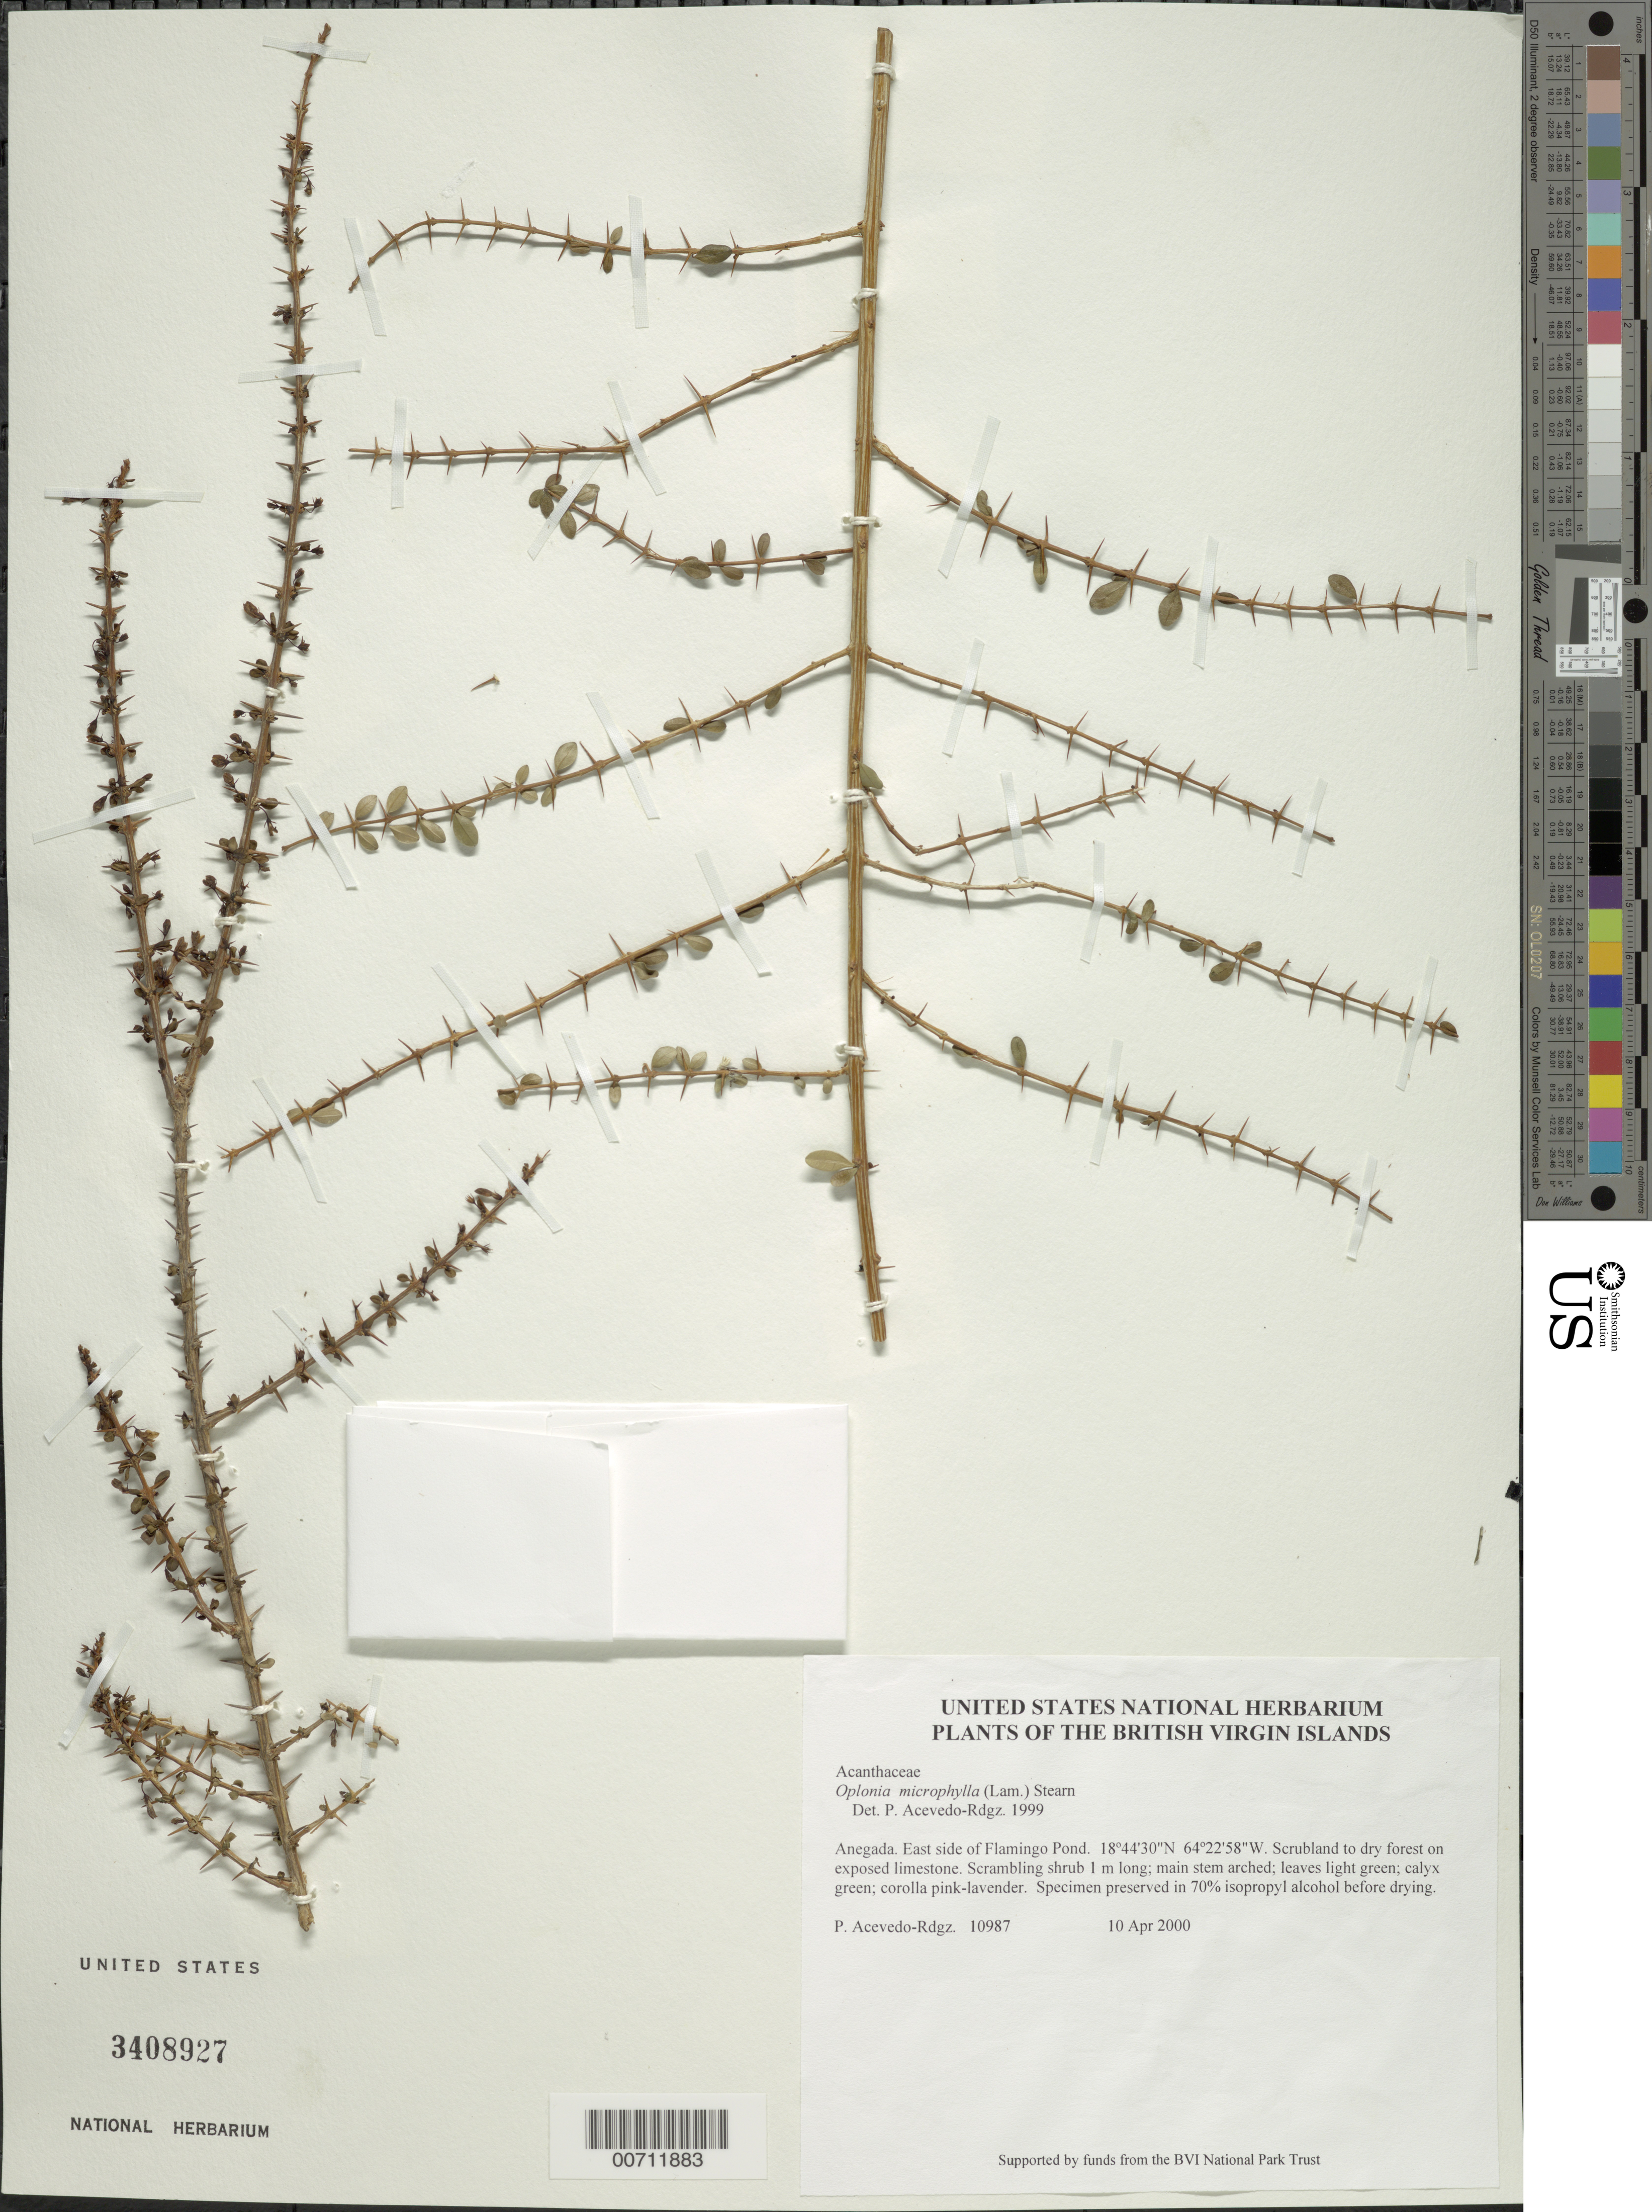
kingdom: Plantae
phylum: Tracheophyta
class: Magnoliopsida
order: Lamiales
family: Acanthaceae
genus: Oplonia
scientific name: Oplonia microphylla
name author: (Lam.) Stearn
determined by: Acevedo-Rodríguez, P., (BOT), Smithsonian Institution - National Museum of Natural History (UNITED STATES)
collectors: P. Acevedo-Rodr.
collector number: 10987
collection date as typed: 10 Apr 2000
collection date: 2000-04-10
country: British Virgin Islands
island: Anegada I.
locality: East side of Flamingo Pond.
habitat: Scrubland to dry forest on exposed limestone.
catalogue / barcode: US 3408927